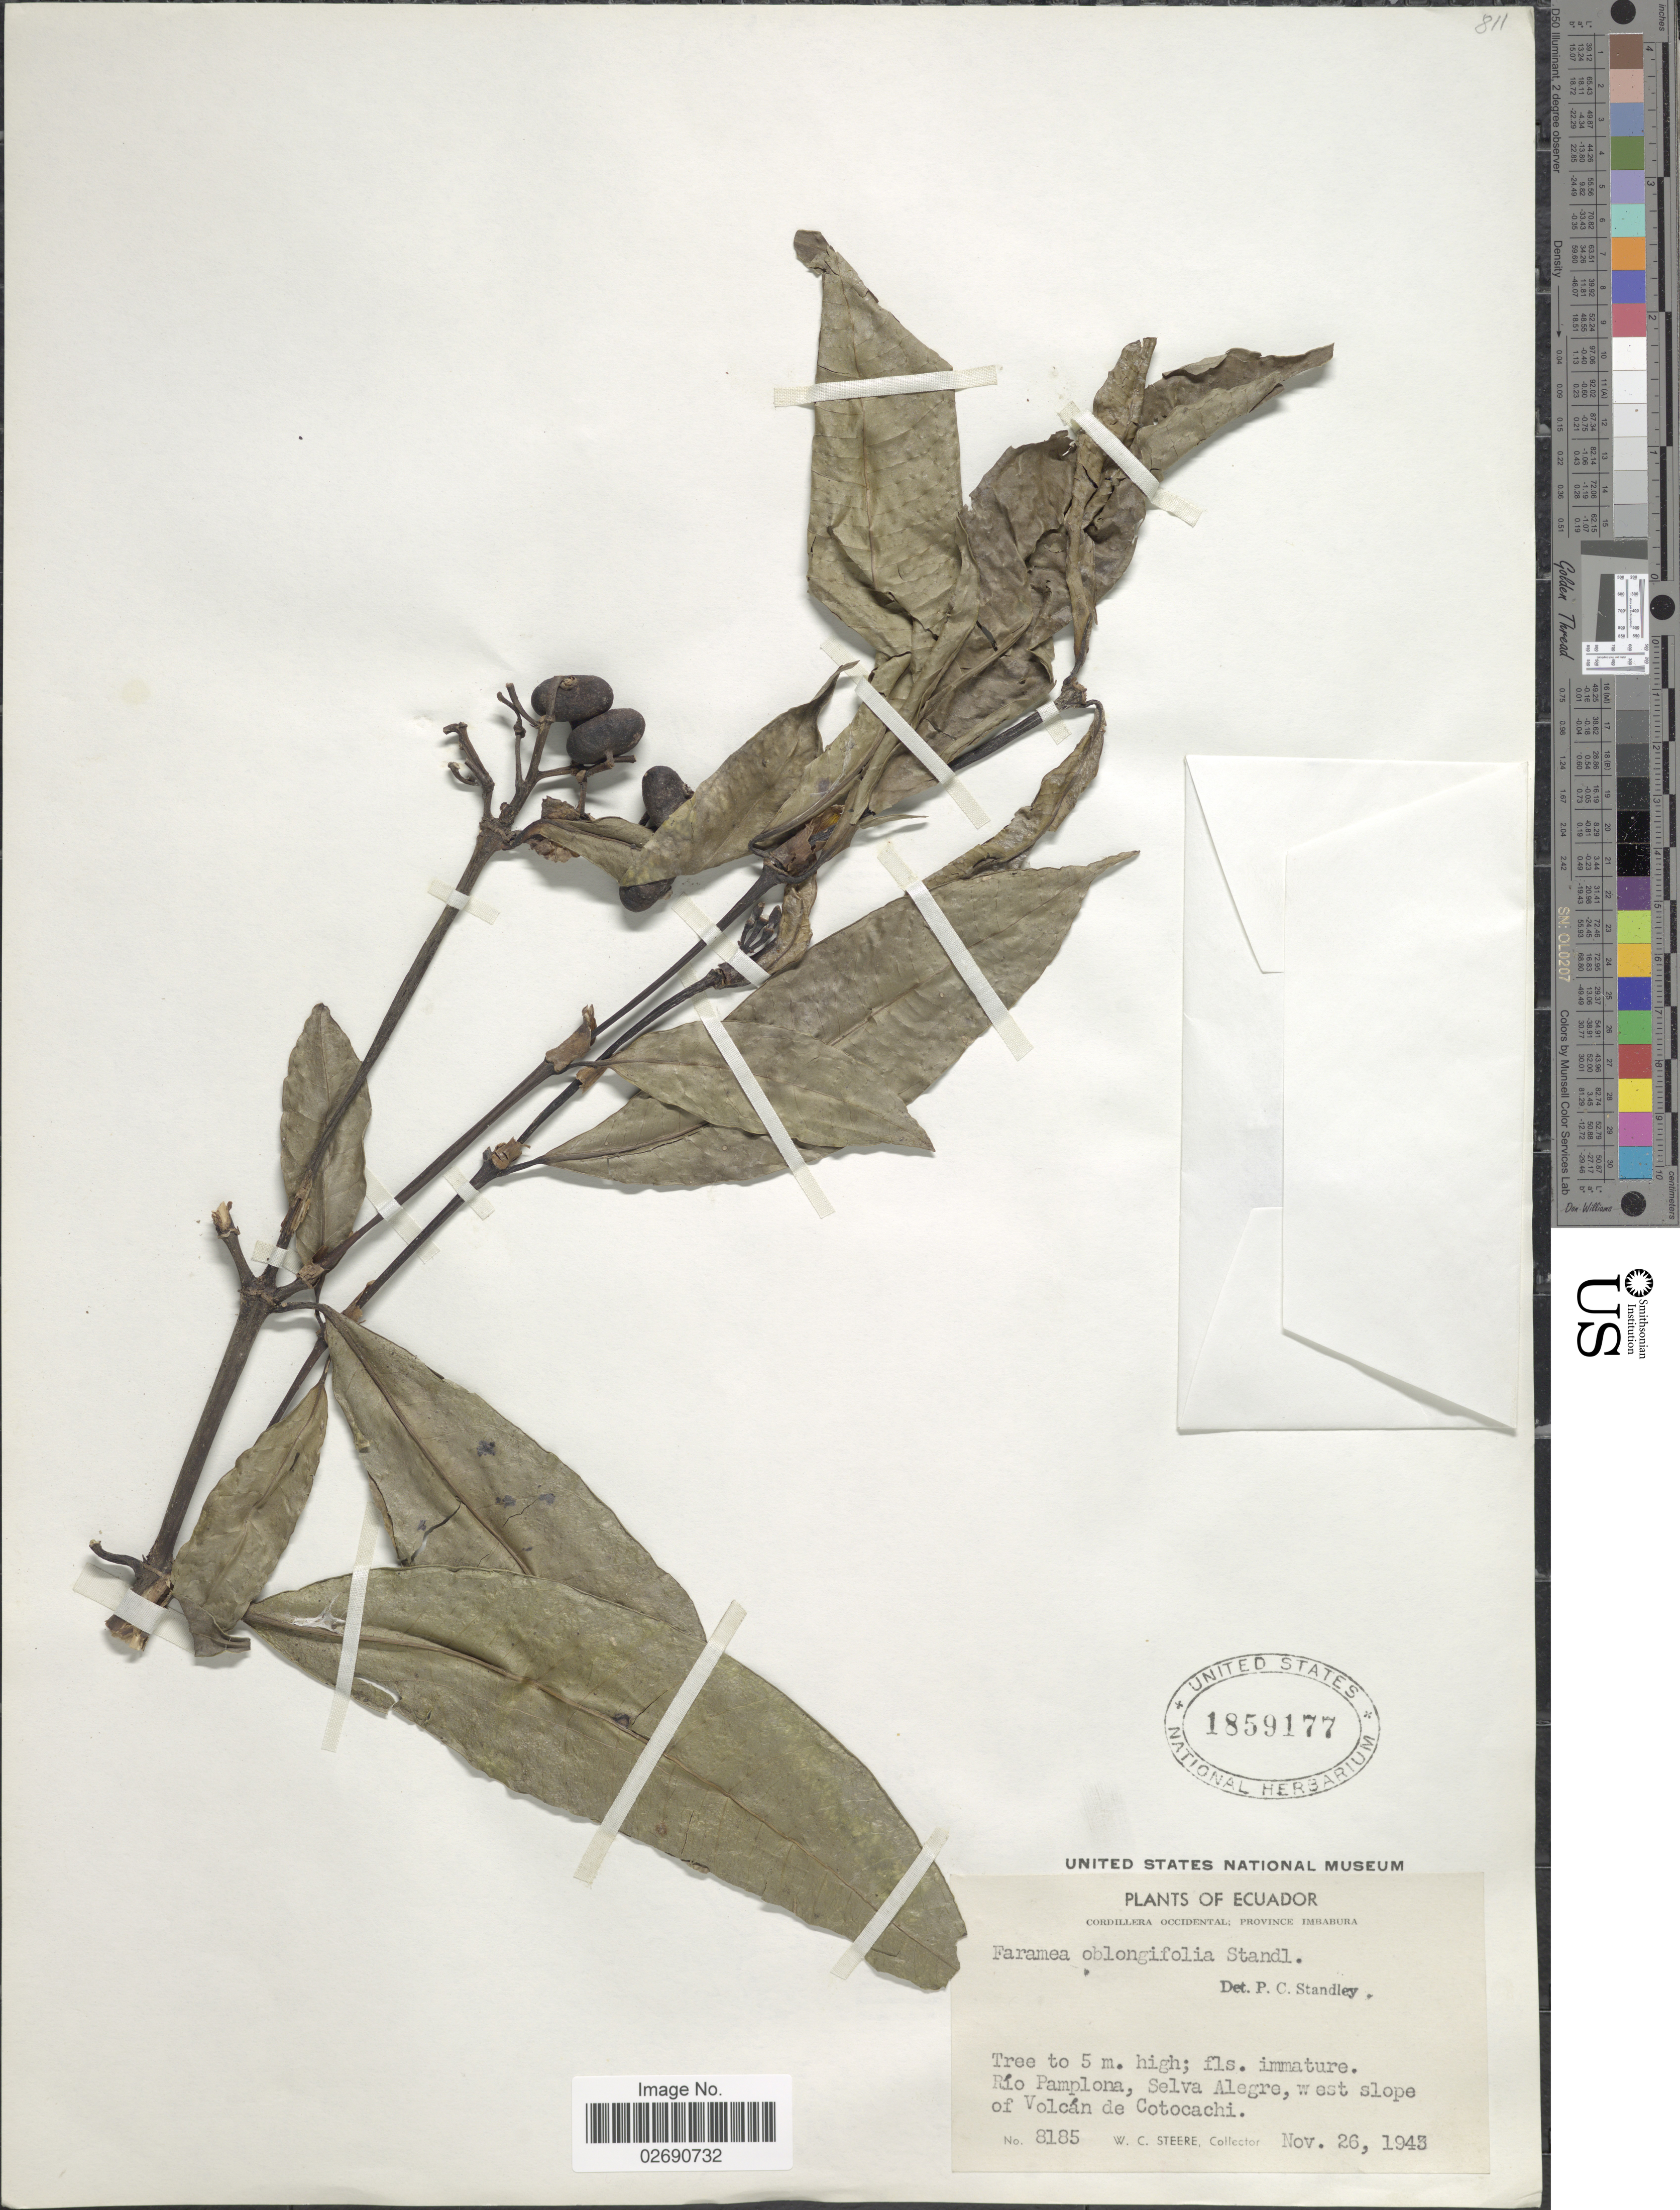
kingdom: Plantae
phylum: Tracheophyta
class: Magnoliopsida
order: Gentianales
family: Rubiaceae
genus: Faramea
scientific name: Faramea oblongifolia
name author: Standl.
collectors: W. C. Steere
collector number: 8185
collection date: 1943-11-26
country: Ecuador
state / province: Imbabura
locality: Cordillera Occidental, Río Pamplona, Selva Alegre, west slope of Volcan de Cotocachi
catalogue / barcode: US 1859177